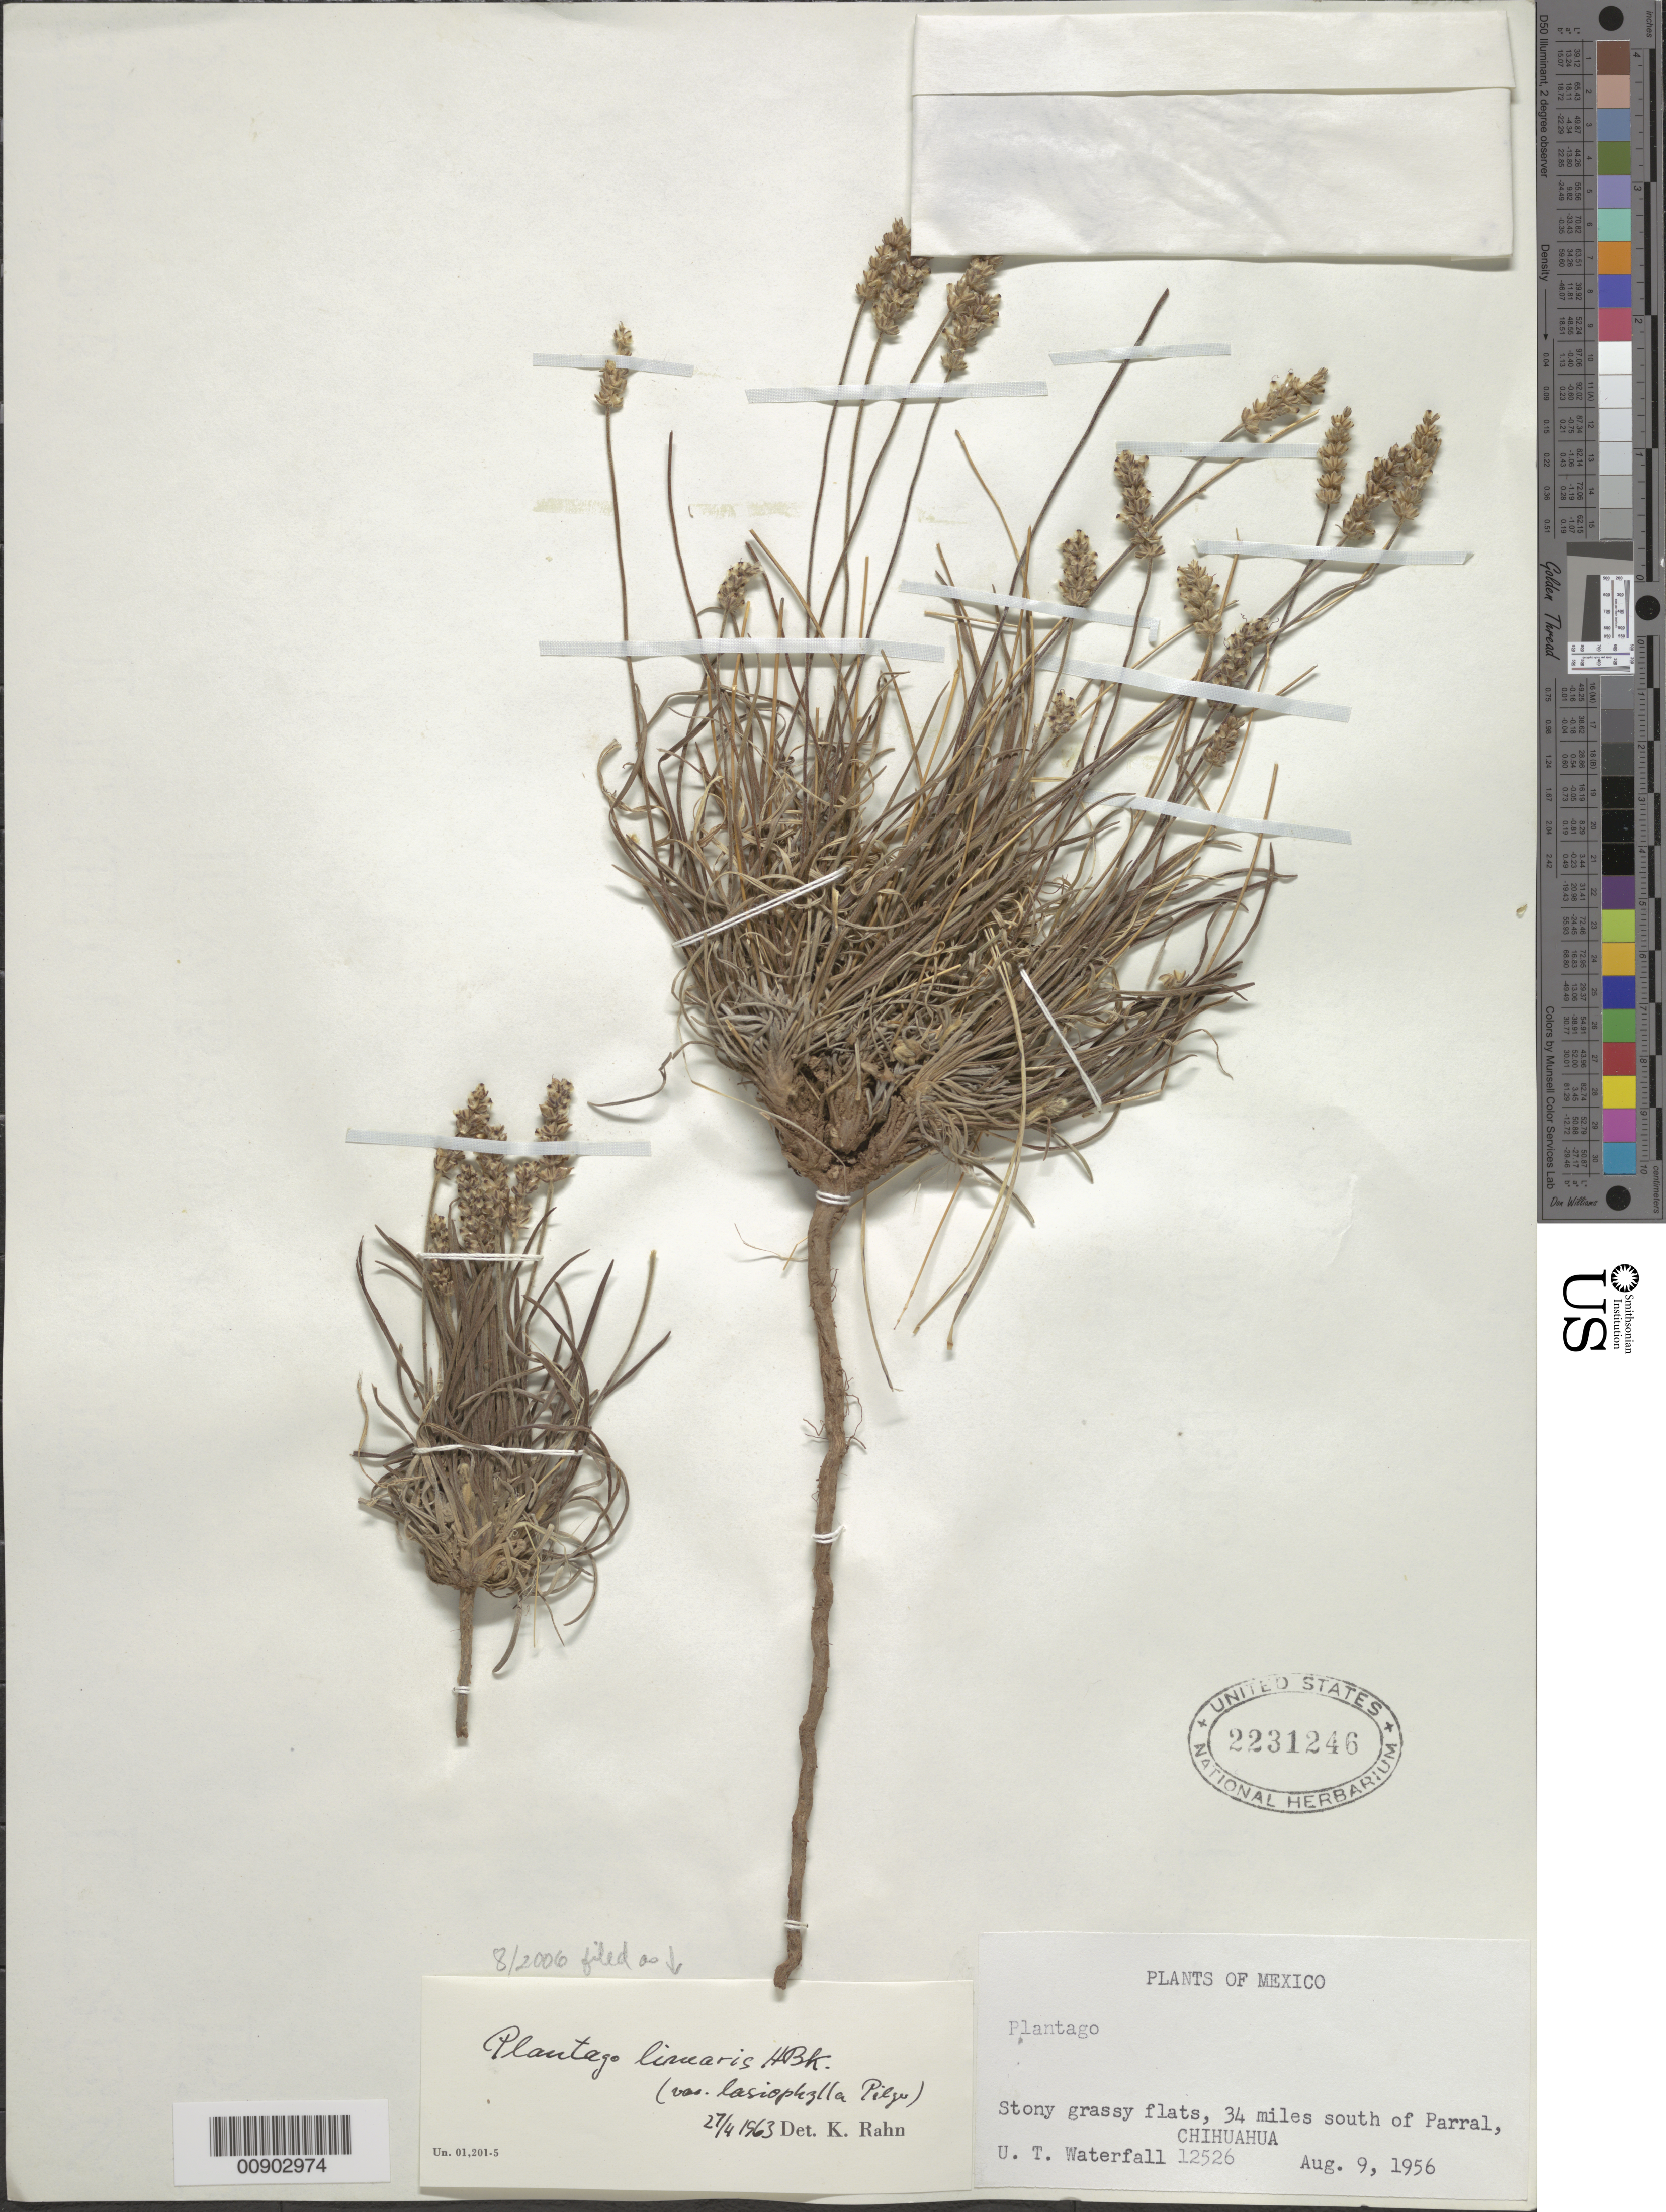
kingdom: Plantae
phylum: Tracheophyta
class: Magnoliopsida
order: Lamiales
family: Plantaginaceae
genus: Plantago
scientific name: Plantago linearis var. lasiophylla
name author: Pilg.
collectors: U. T. Waterfall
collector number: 12526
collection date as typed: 09 Aug 1956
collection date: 1956-08-09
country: Mexico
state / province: Chihuahua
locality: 34 miles south of Parral, Chihuahua.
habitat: Stony grassy flats.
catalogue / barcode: US 2231246